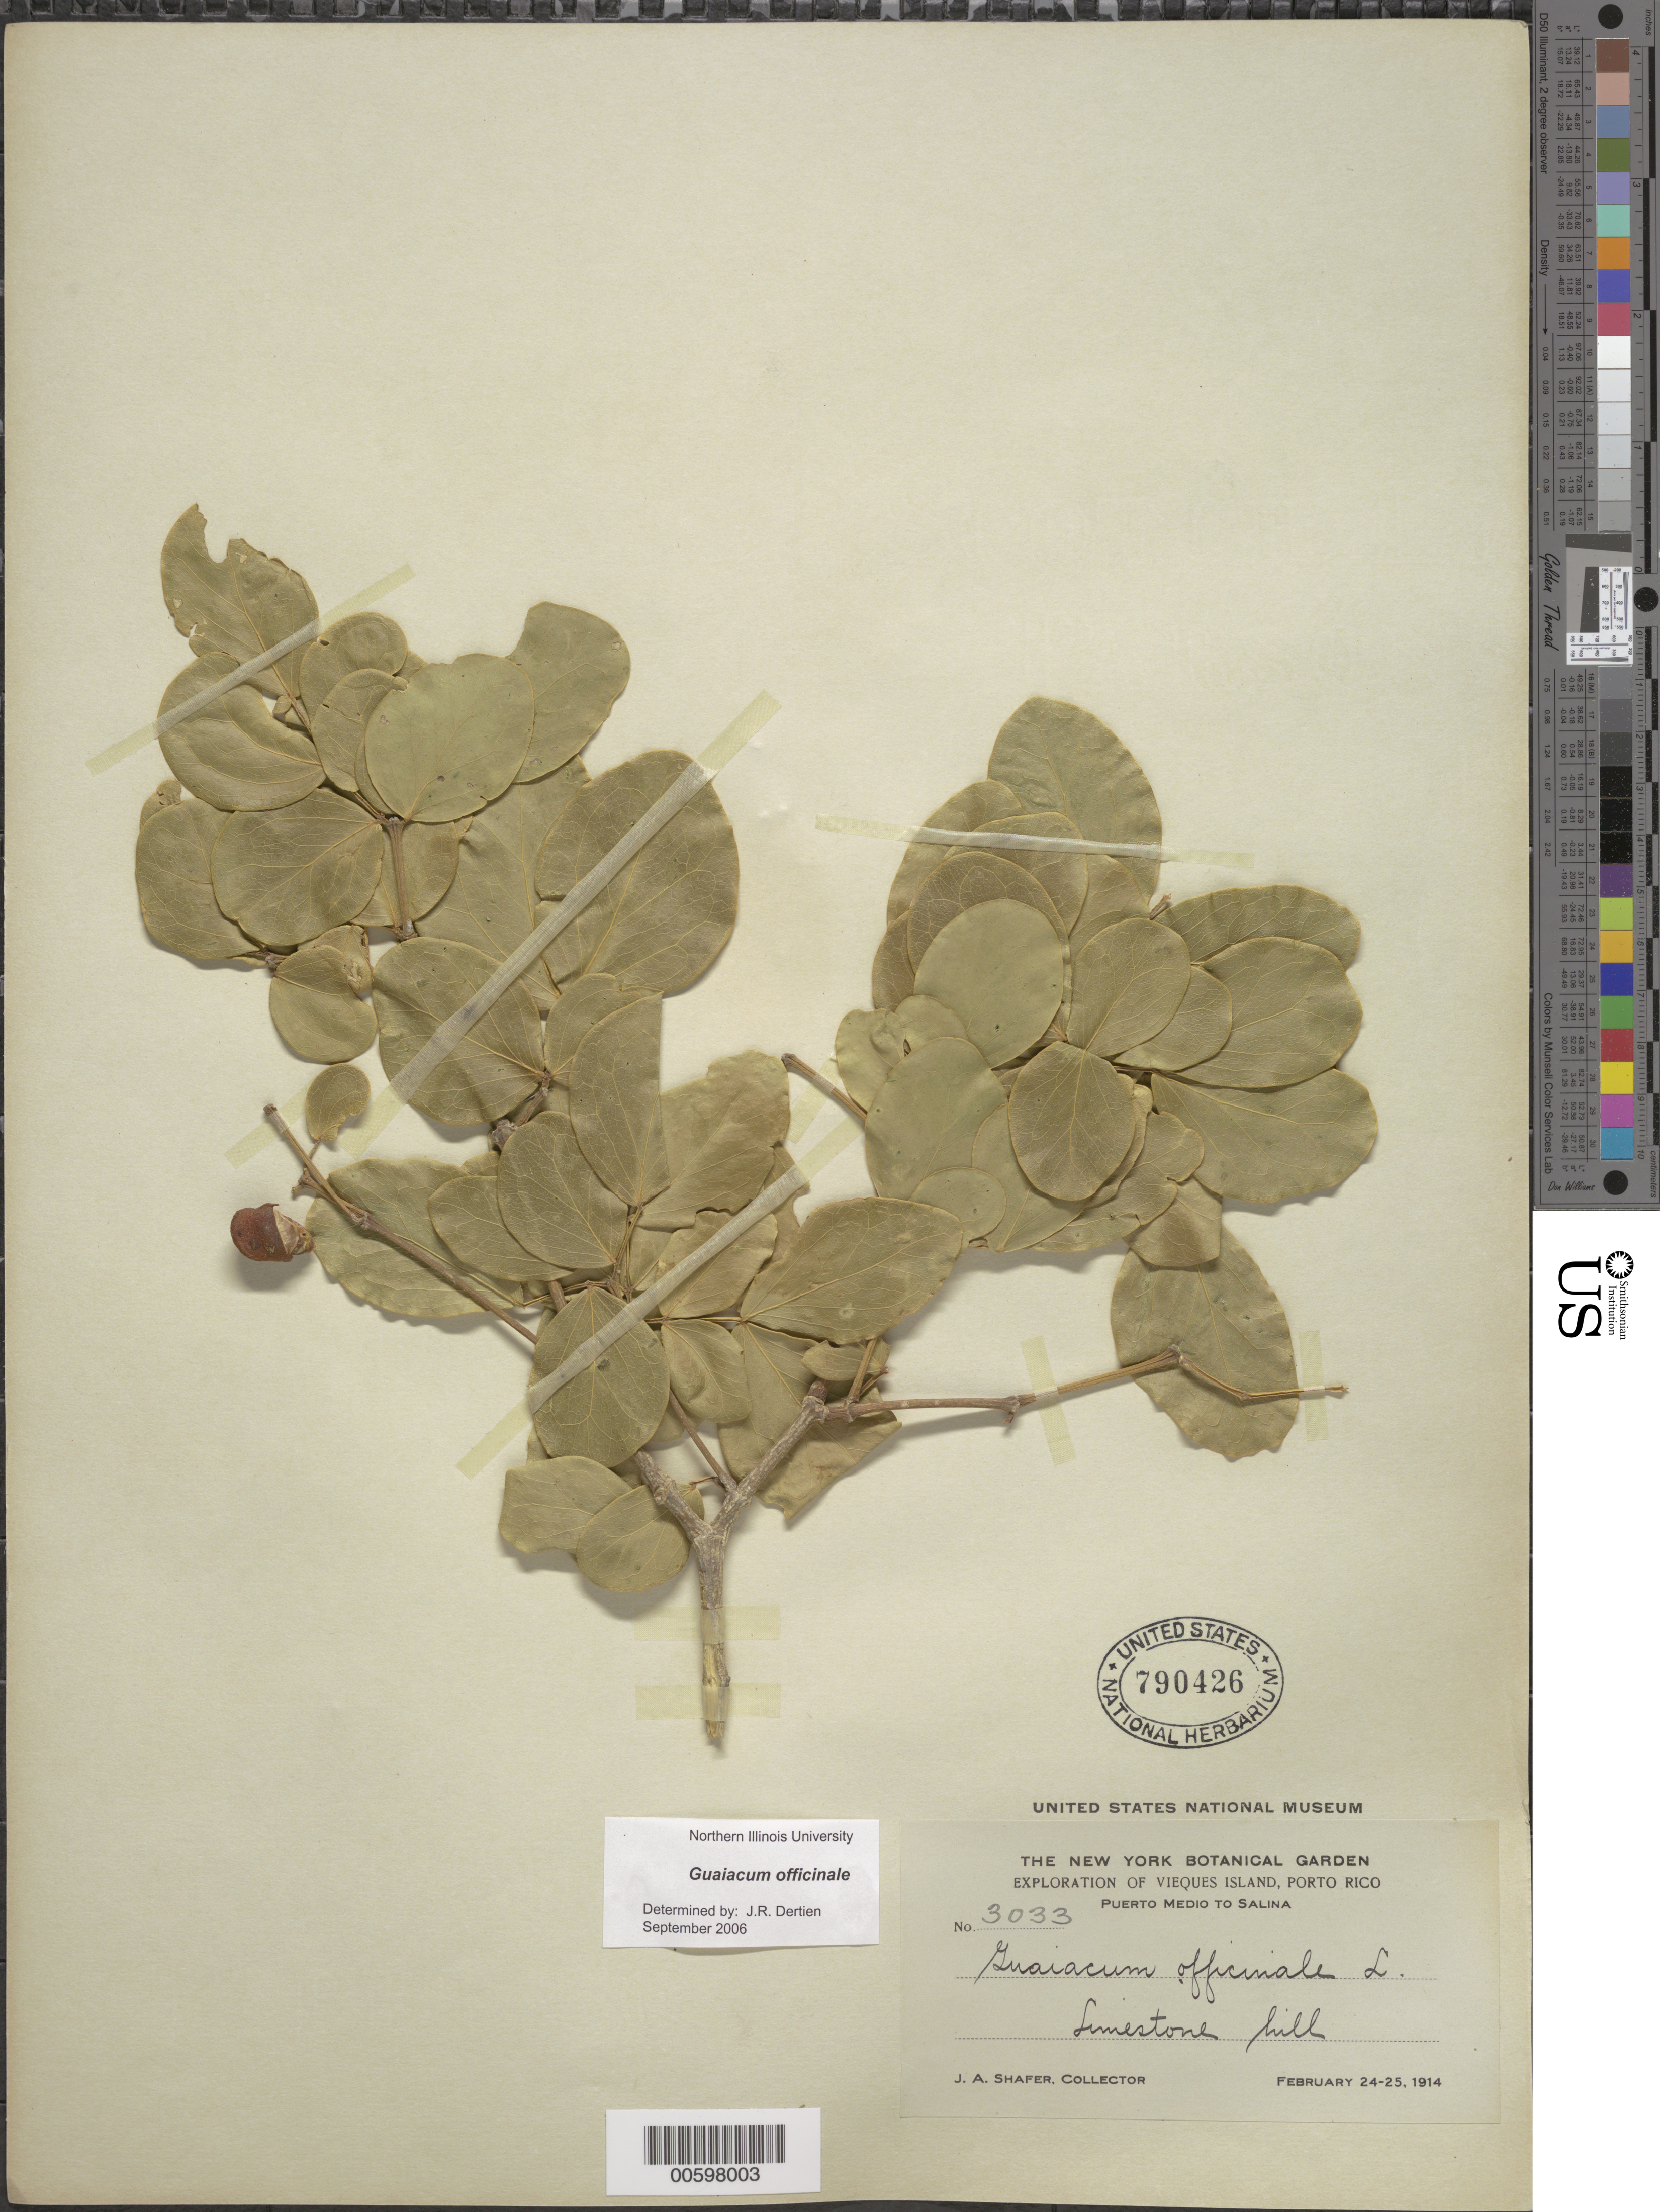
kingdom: Plantae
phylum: Tracheophyta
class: Magnoliopsida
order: Zygophyllales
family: Zygophyllaceae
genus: Guaiacum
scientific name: Guaiacum officinale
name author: L.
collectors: J. A. Shafer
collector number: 3033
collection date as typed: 24 Feb 1914 to 25 Feb 1914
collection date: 1914-02-24/1914-02-25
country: Puerto Rico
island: Greater Antilles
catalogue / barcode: US 790426